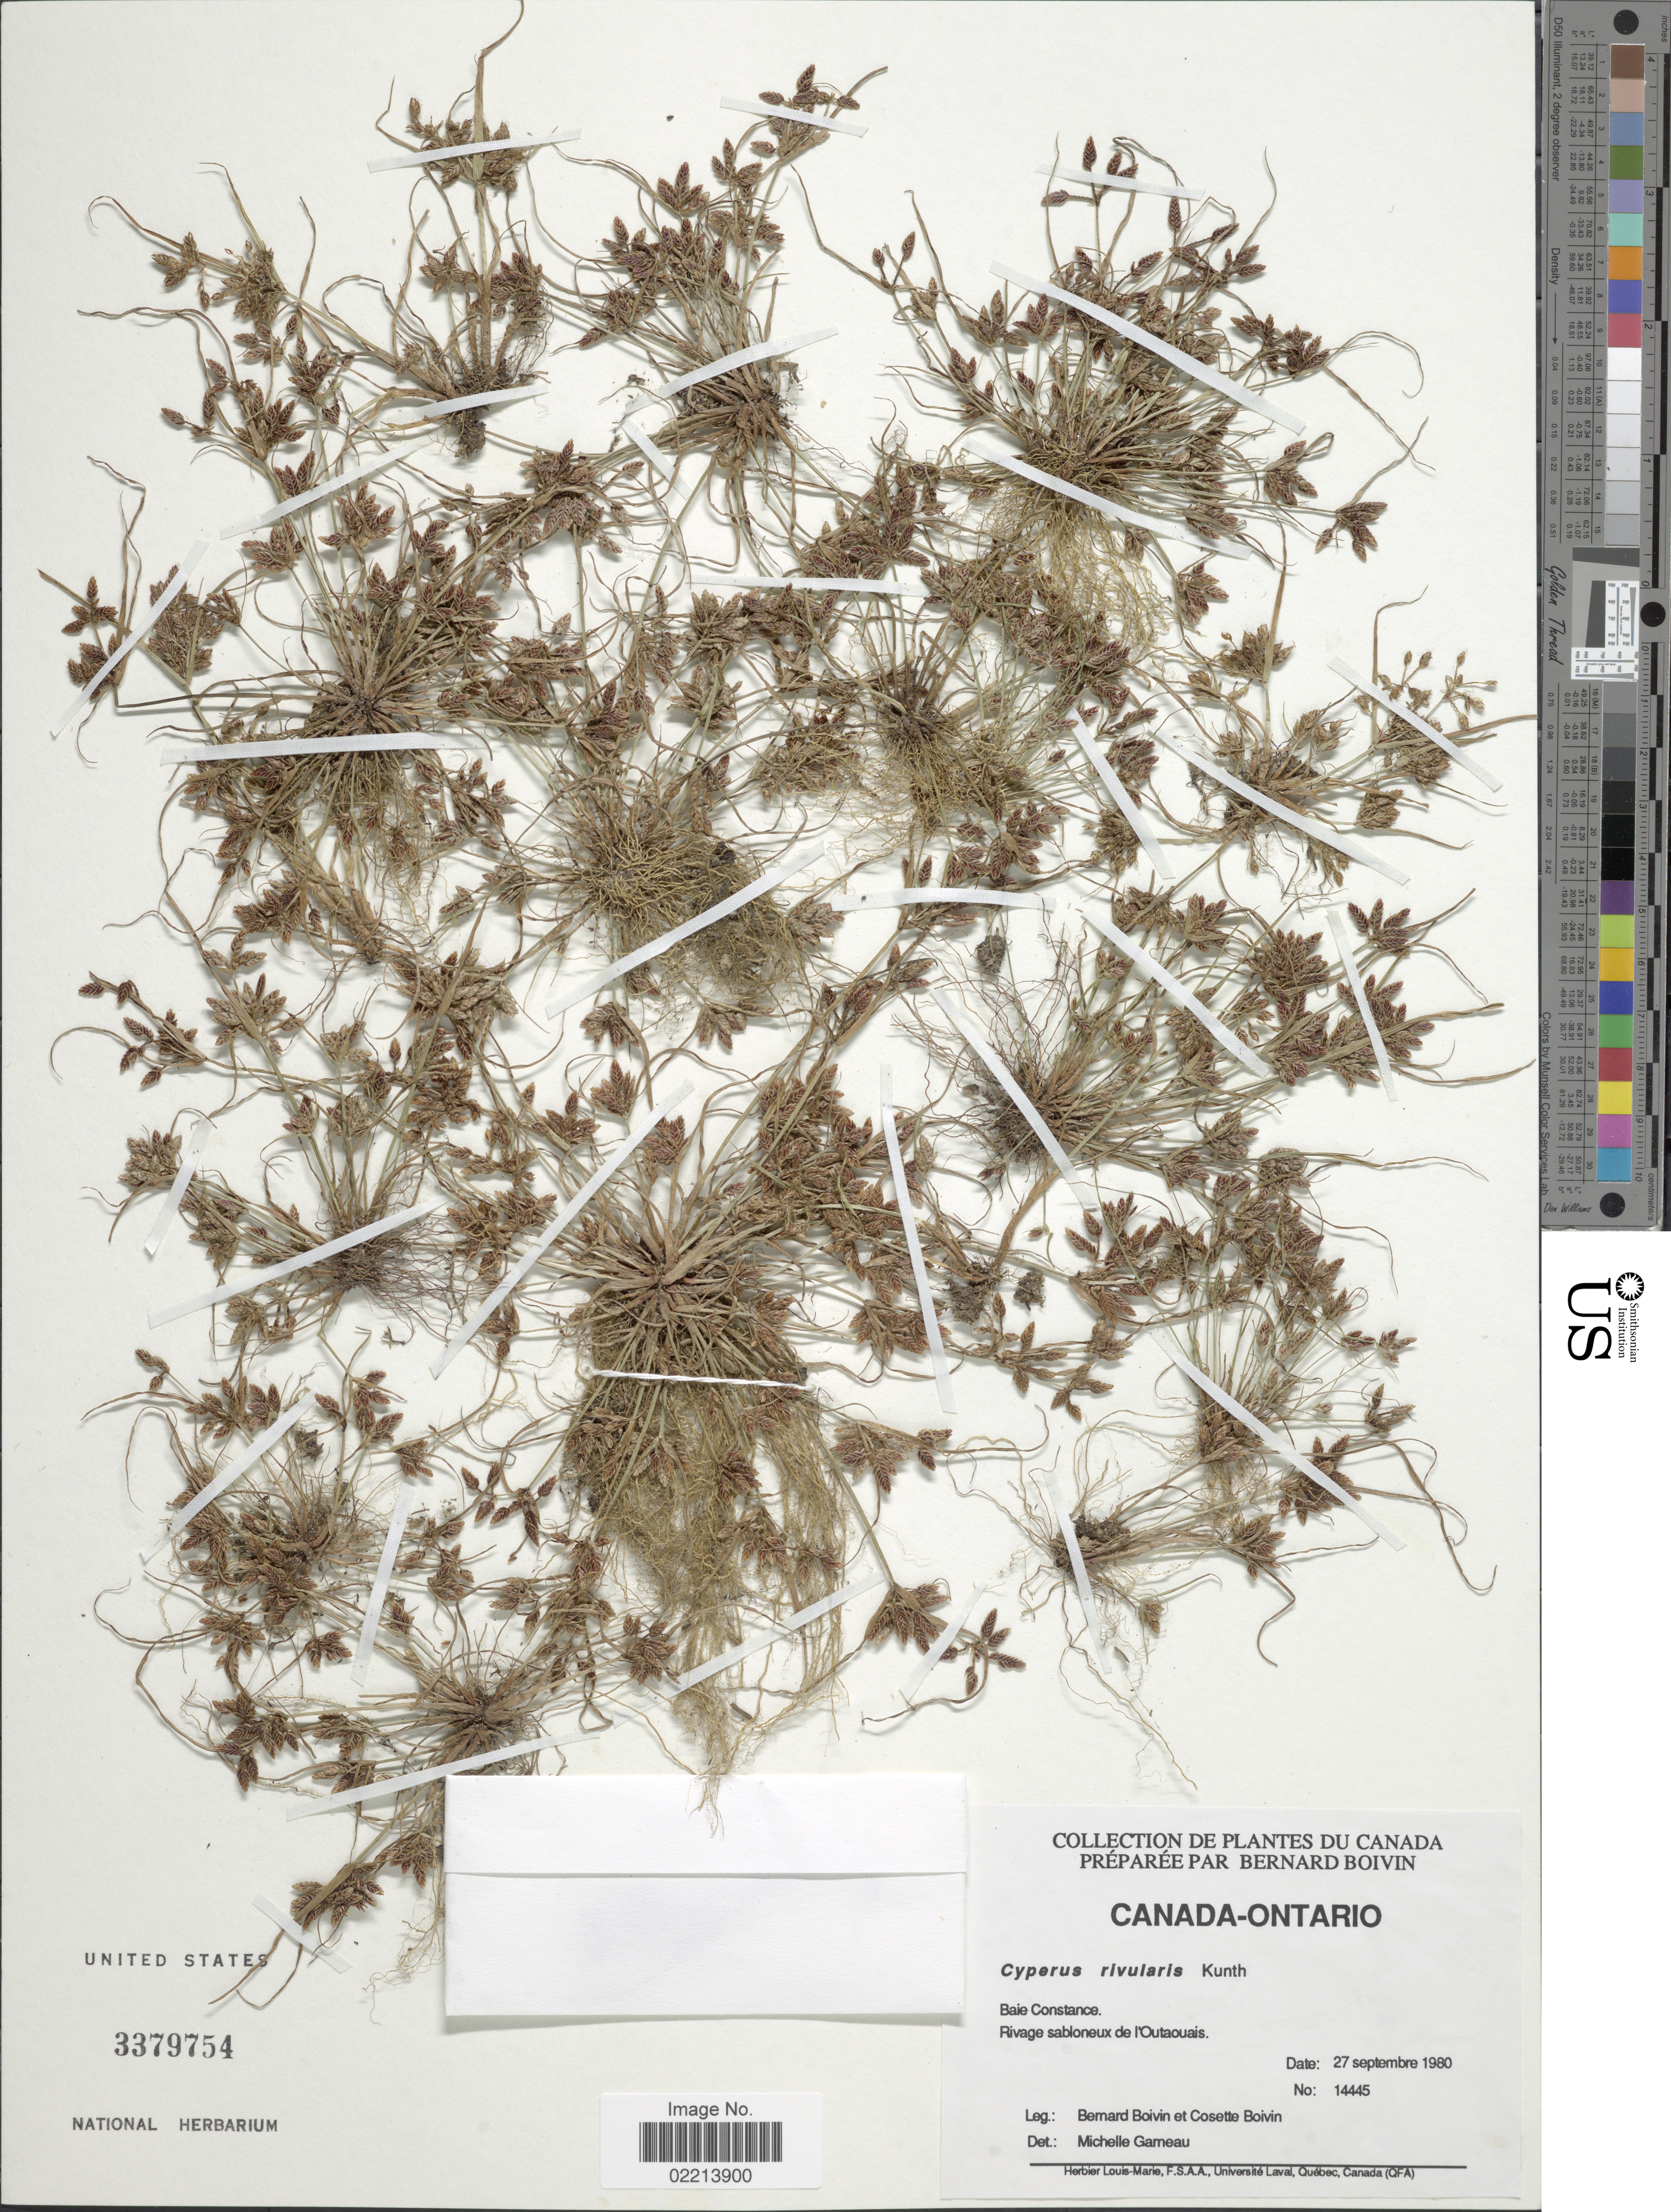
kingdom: Plantae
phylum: Tracheophyta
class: Liliopsida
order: Poales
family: Cyperaceae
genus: Cyperus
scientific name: Cyperus bipartitus Torr.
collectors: J. R. B. Boivin & C. Boivin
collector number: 14445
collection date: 1980-09-27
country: Canada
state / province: Ontario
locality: Baie Constance. Rivage sabloneux de l'Outacuais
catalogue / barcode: US 3379754